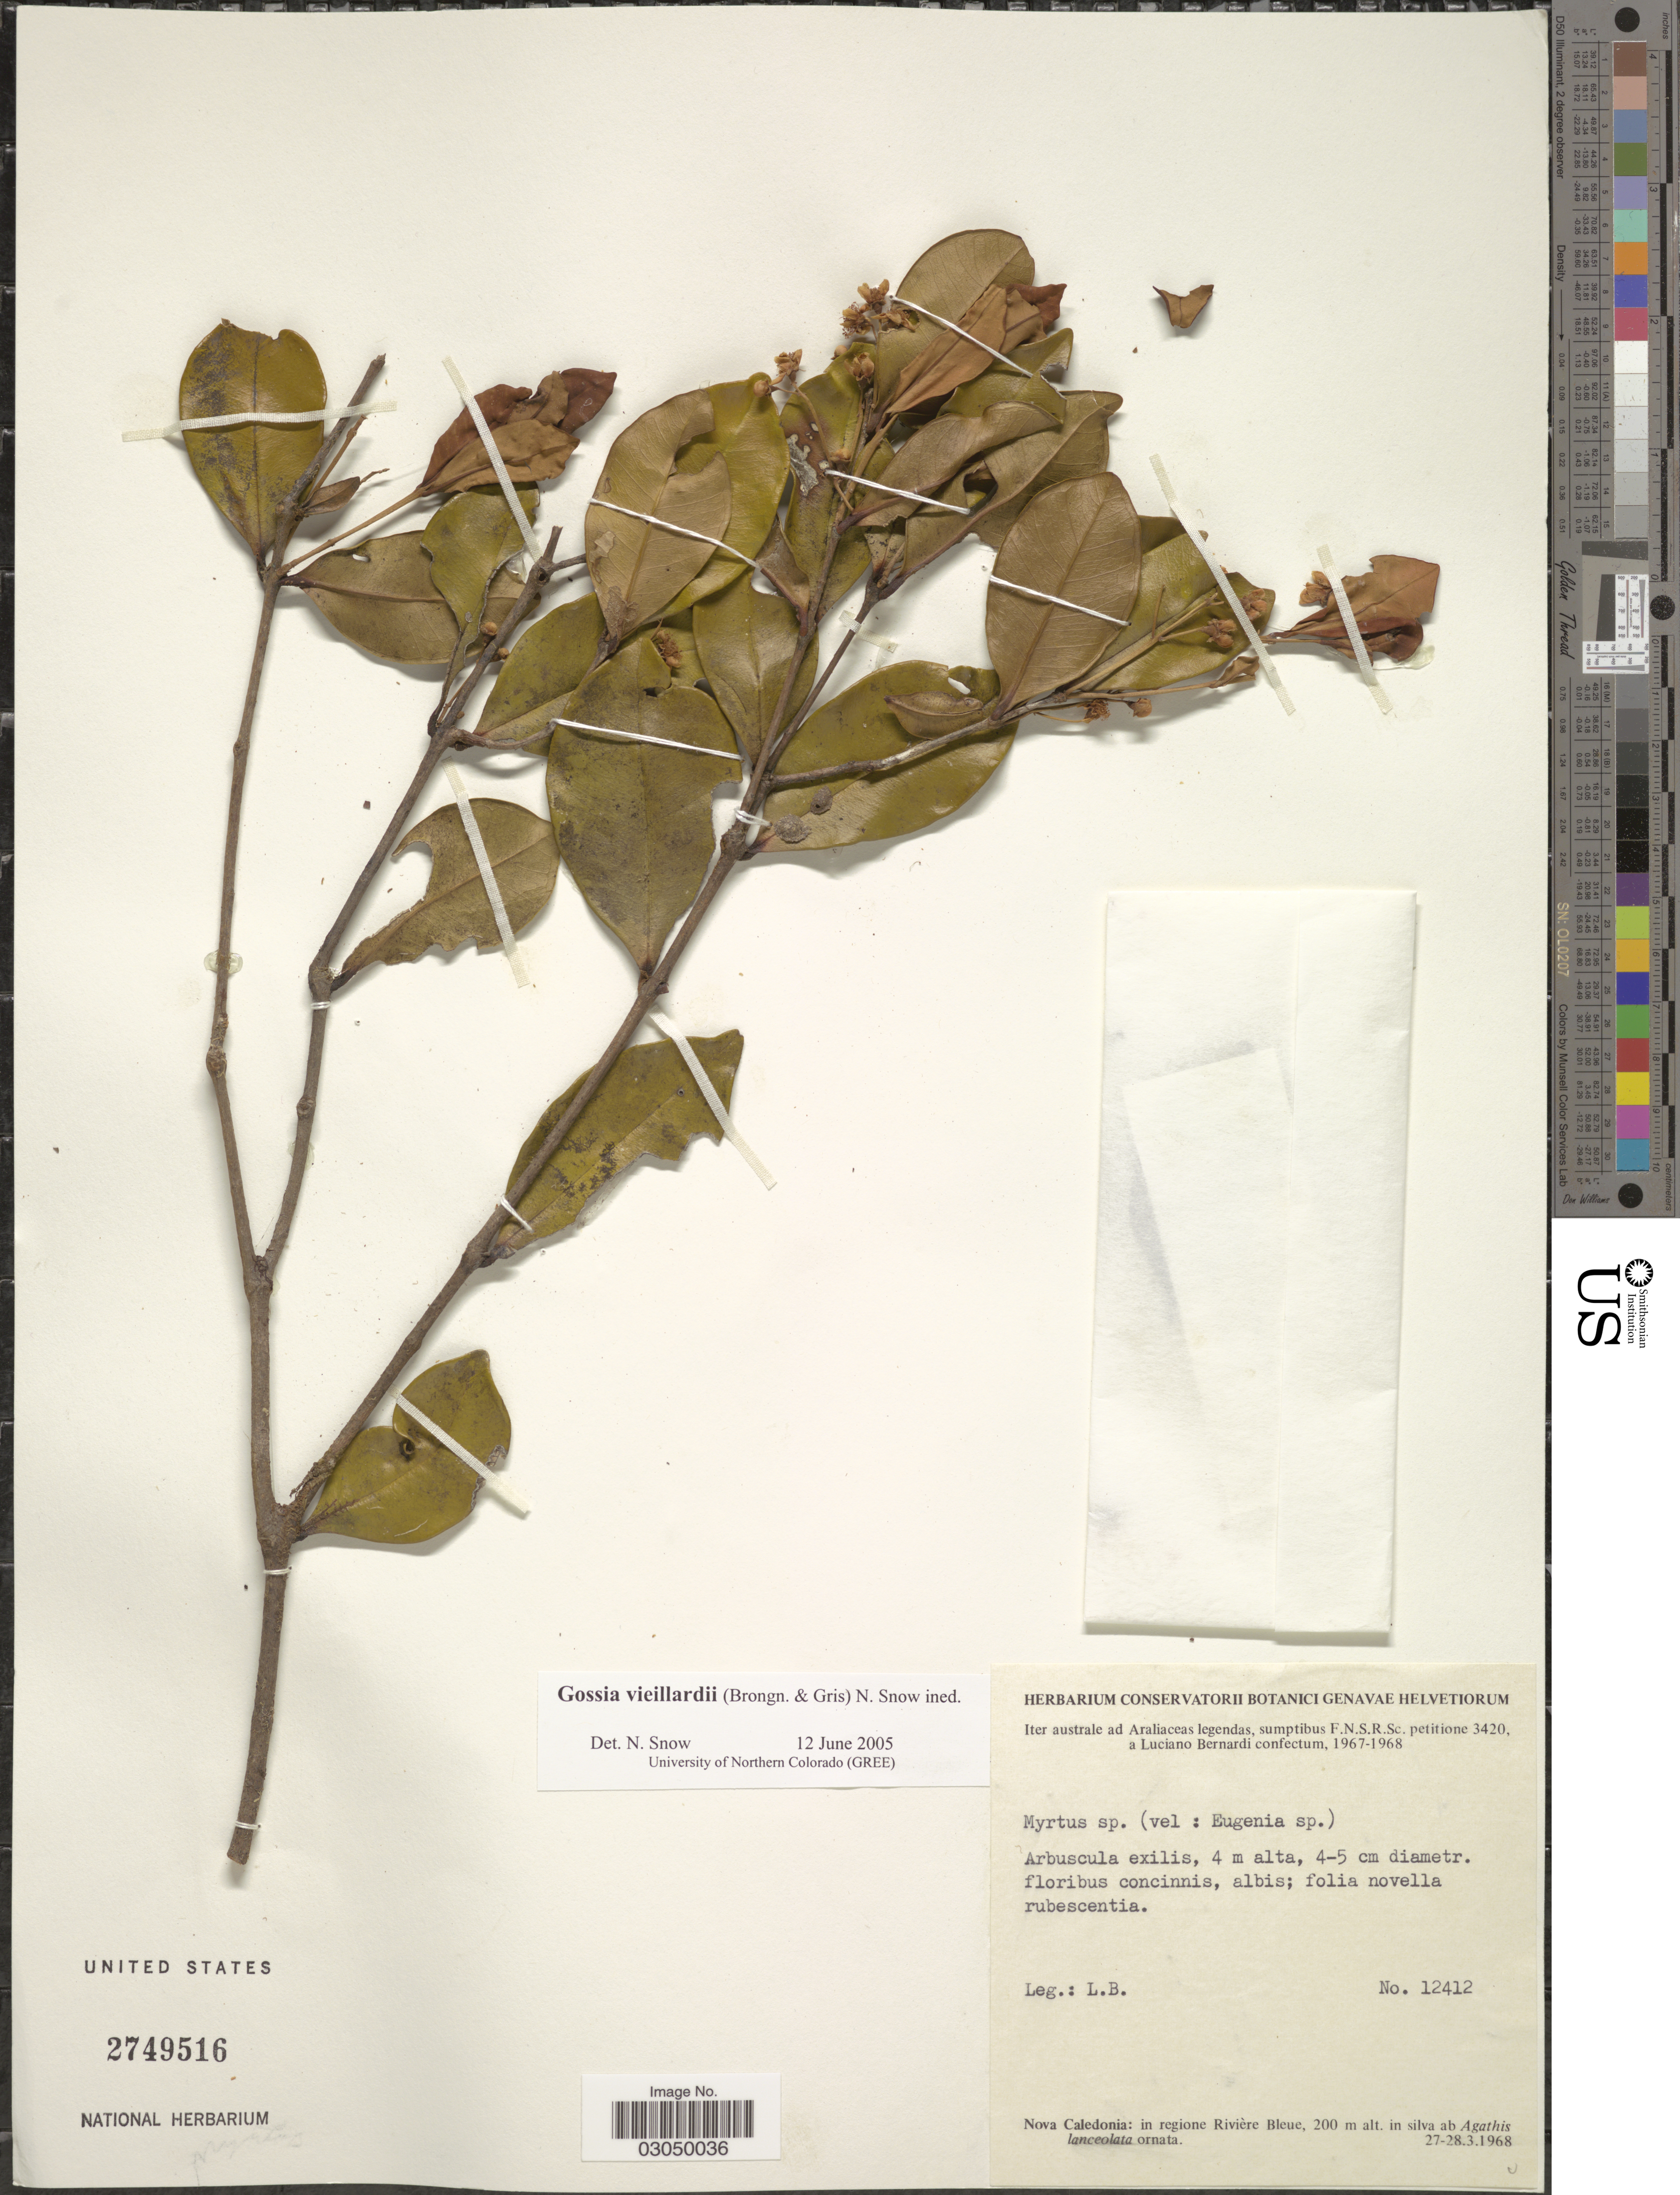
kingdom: Plantae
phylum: Tracheophyta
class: Magnoliopsida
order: Myrtales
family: Myrtaceae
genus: Gossia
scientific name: Gossia vieillardii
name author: (Brongn. & Gris) N. Snow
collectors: L. Bernardi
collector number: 12412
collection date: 1968-03-27/1968-03-28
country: New Caledonia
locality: Nova Caledonia: in regione Rivière Bleue.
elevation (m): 200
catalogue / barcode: US 2749516